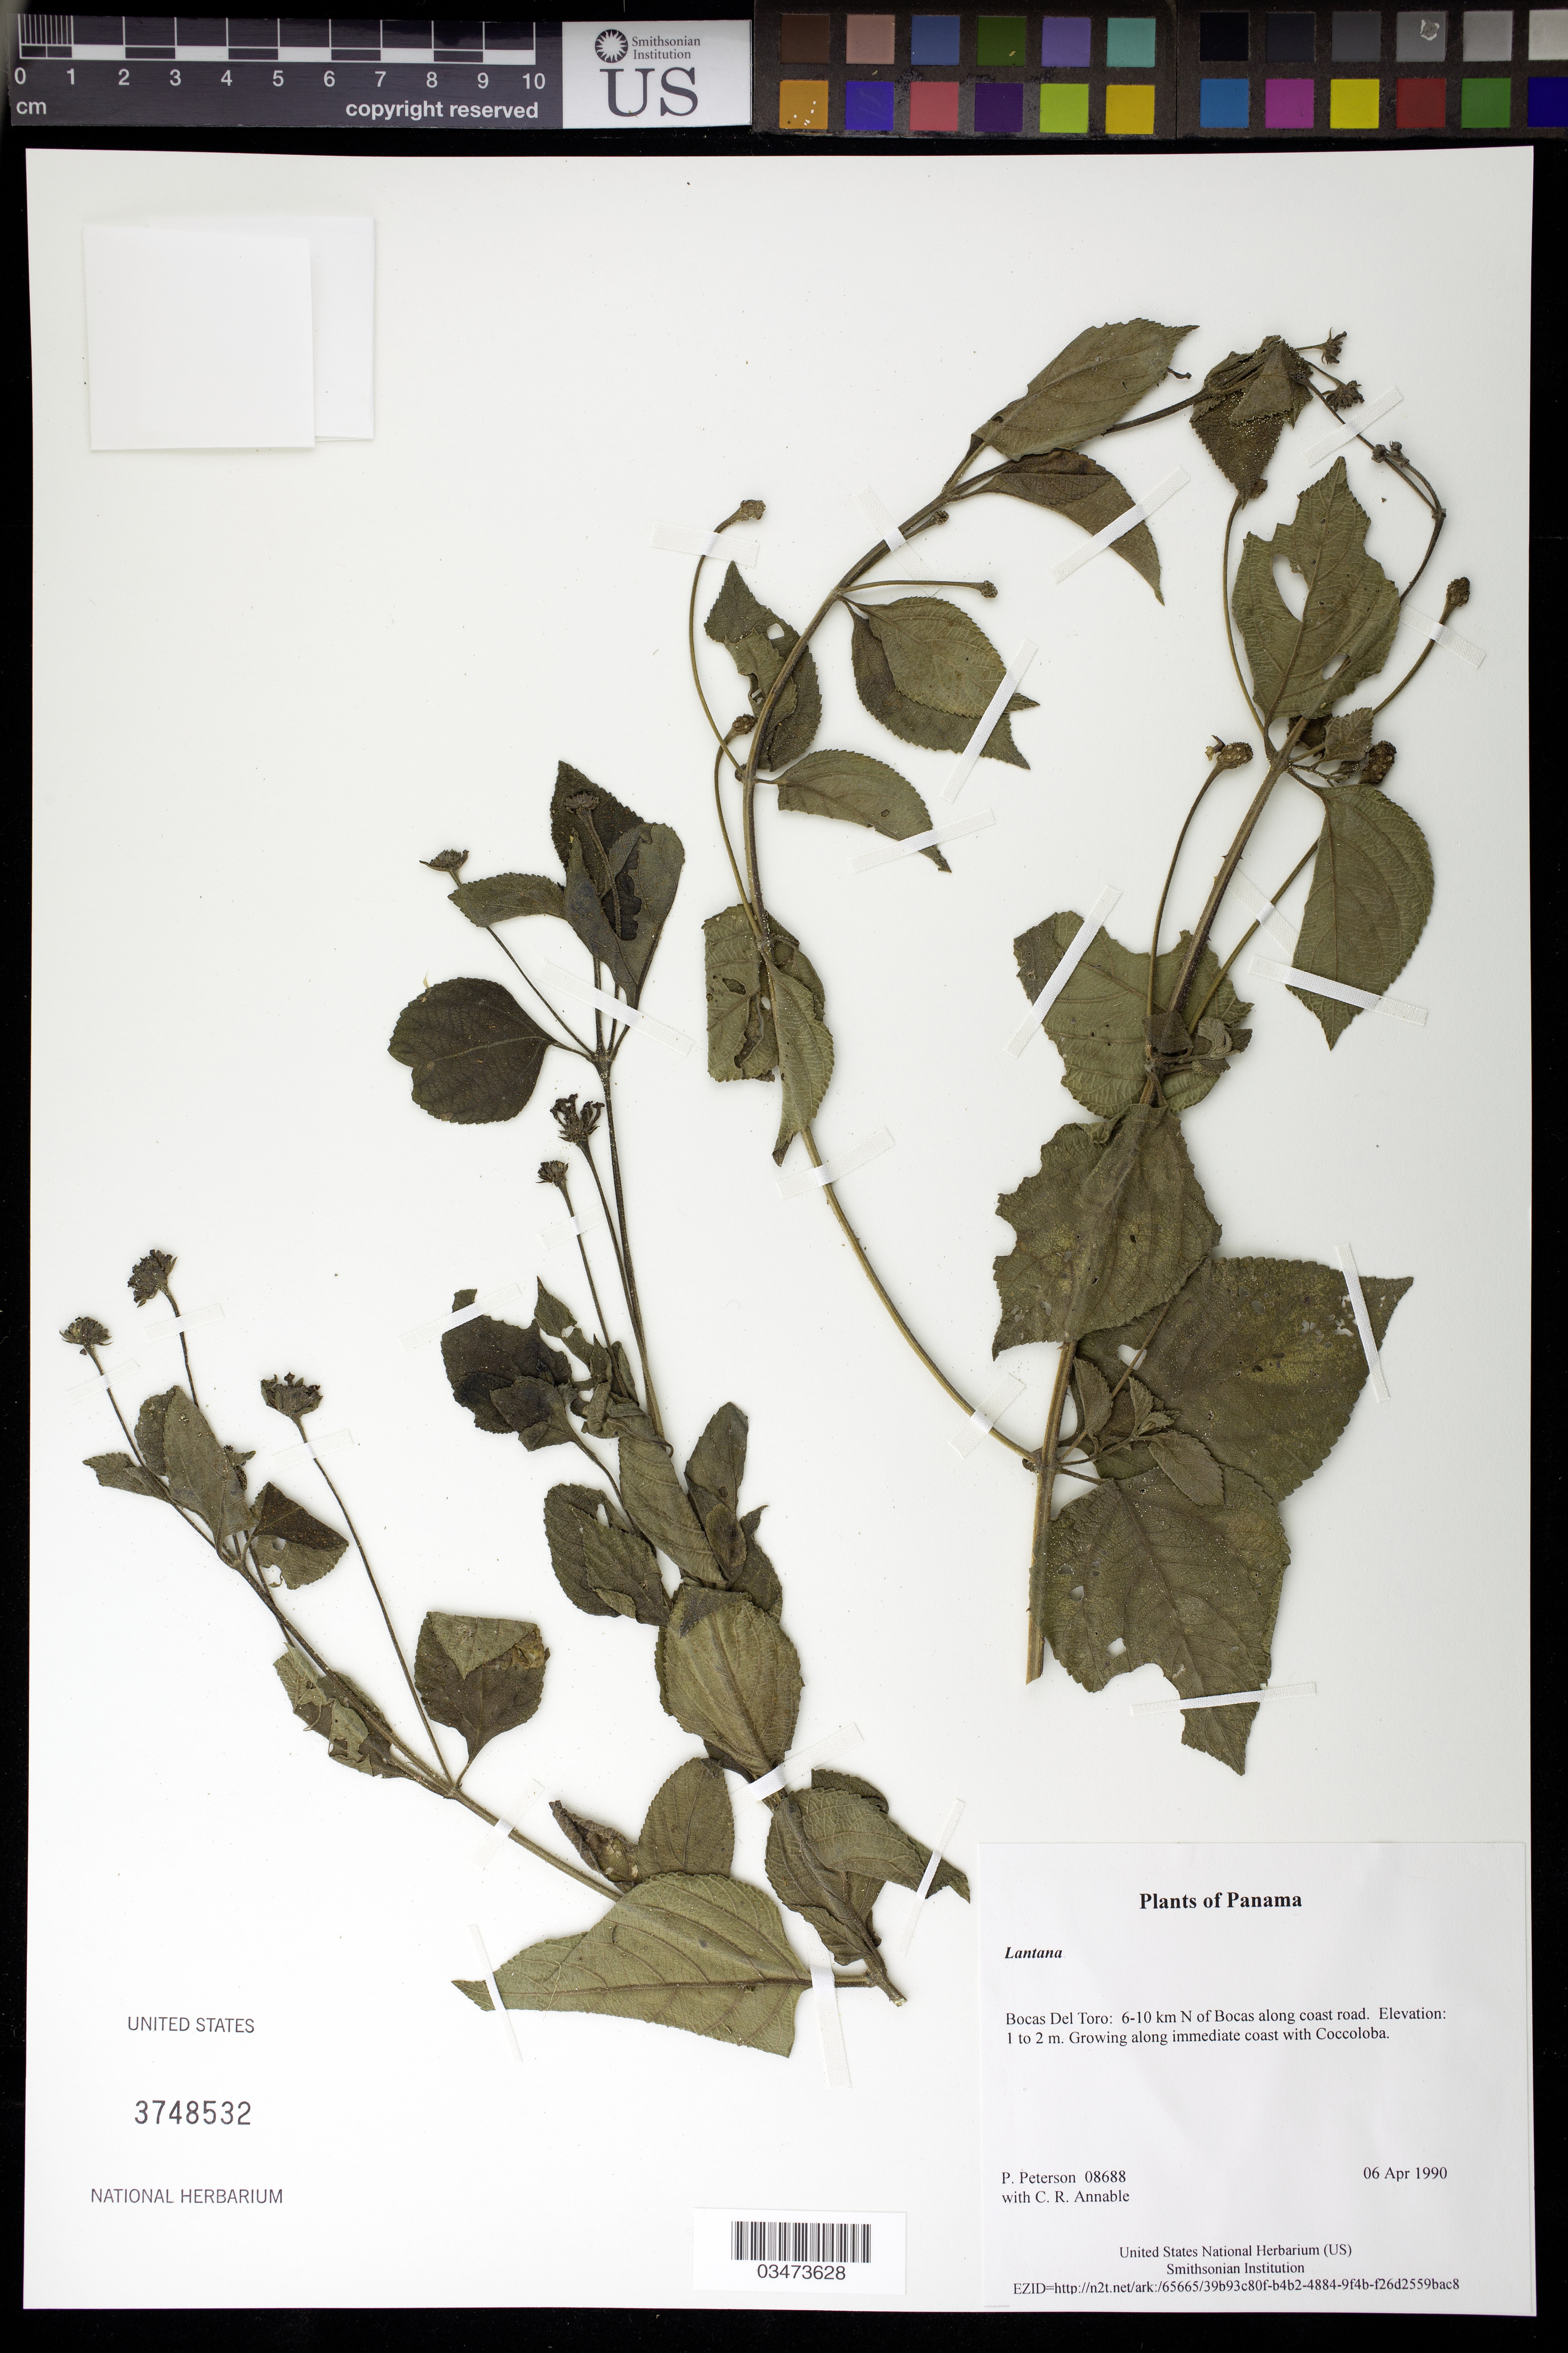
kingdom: Plantae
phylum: Tracheophyta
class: Magnoliopsida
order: Lamiales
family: Verbenaceae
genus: Lantana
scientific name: Lantana sp.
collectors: P. M. Peterson & C. R. Annable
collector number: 08688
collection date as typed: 06 Apr 1990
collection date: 1990-04-06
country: Panama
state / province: Bocas del Toro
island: Colón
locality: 6-10 km N of Bocas along coast road.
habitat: Growing along immediate coast with Coccoloba.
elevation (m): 1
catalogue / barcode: US 3748532